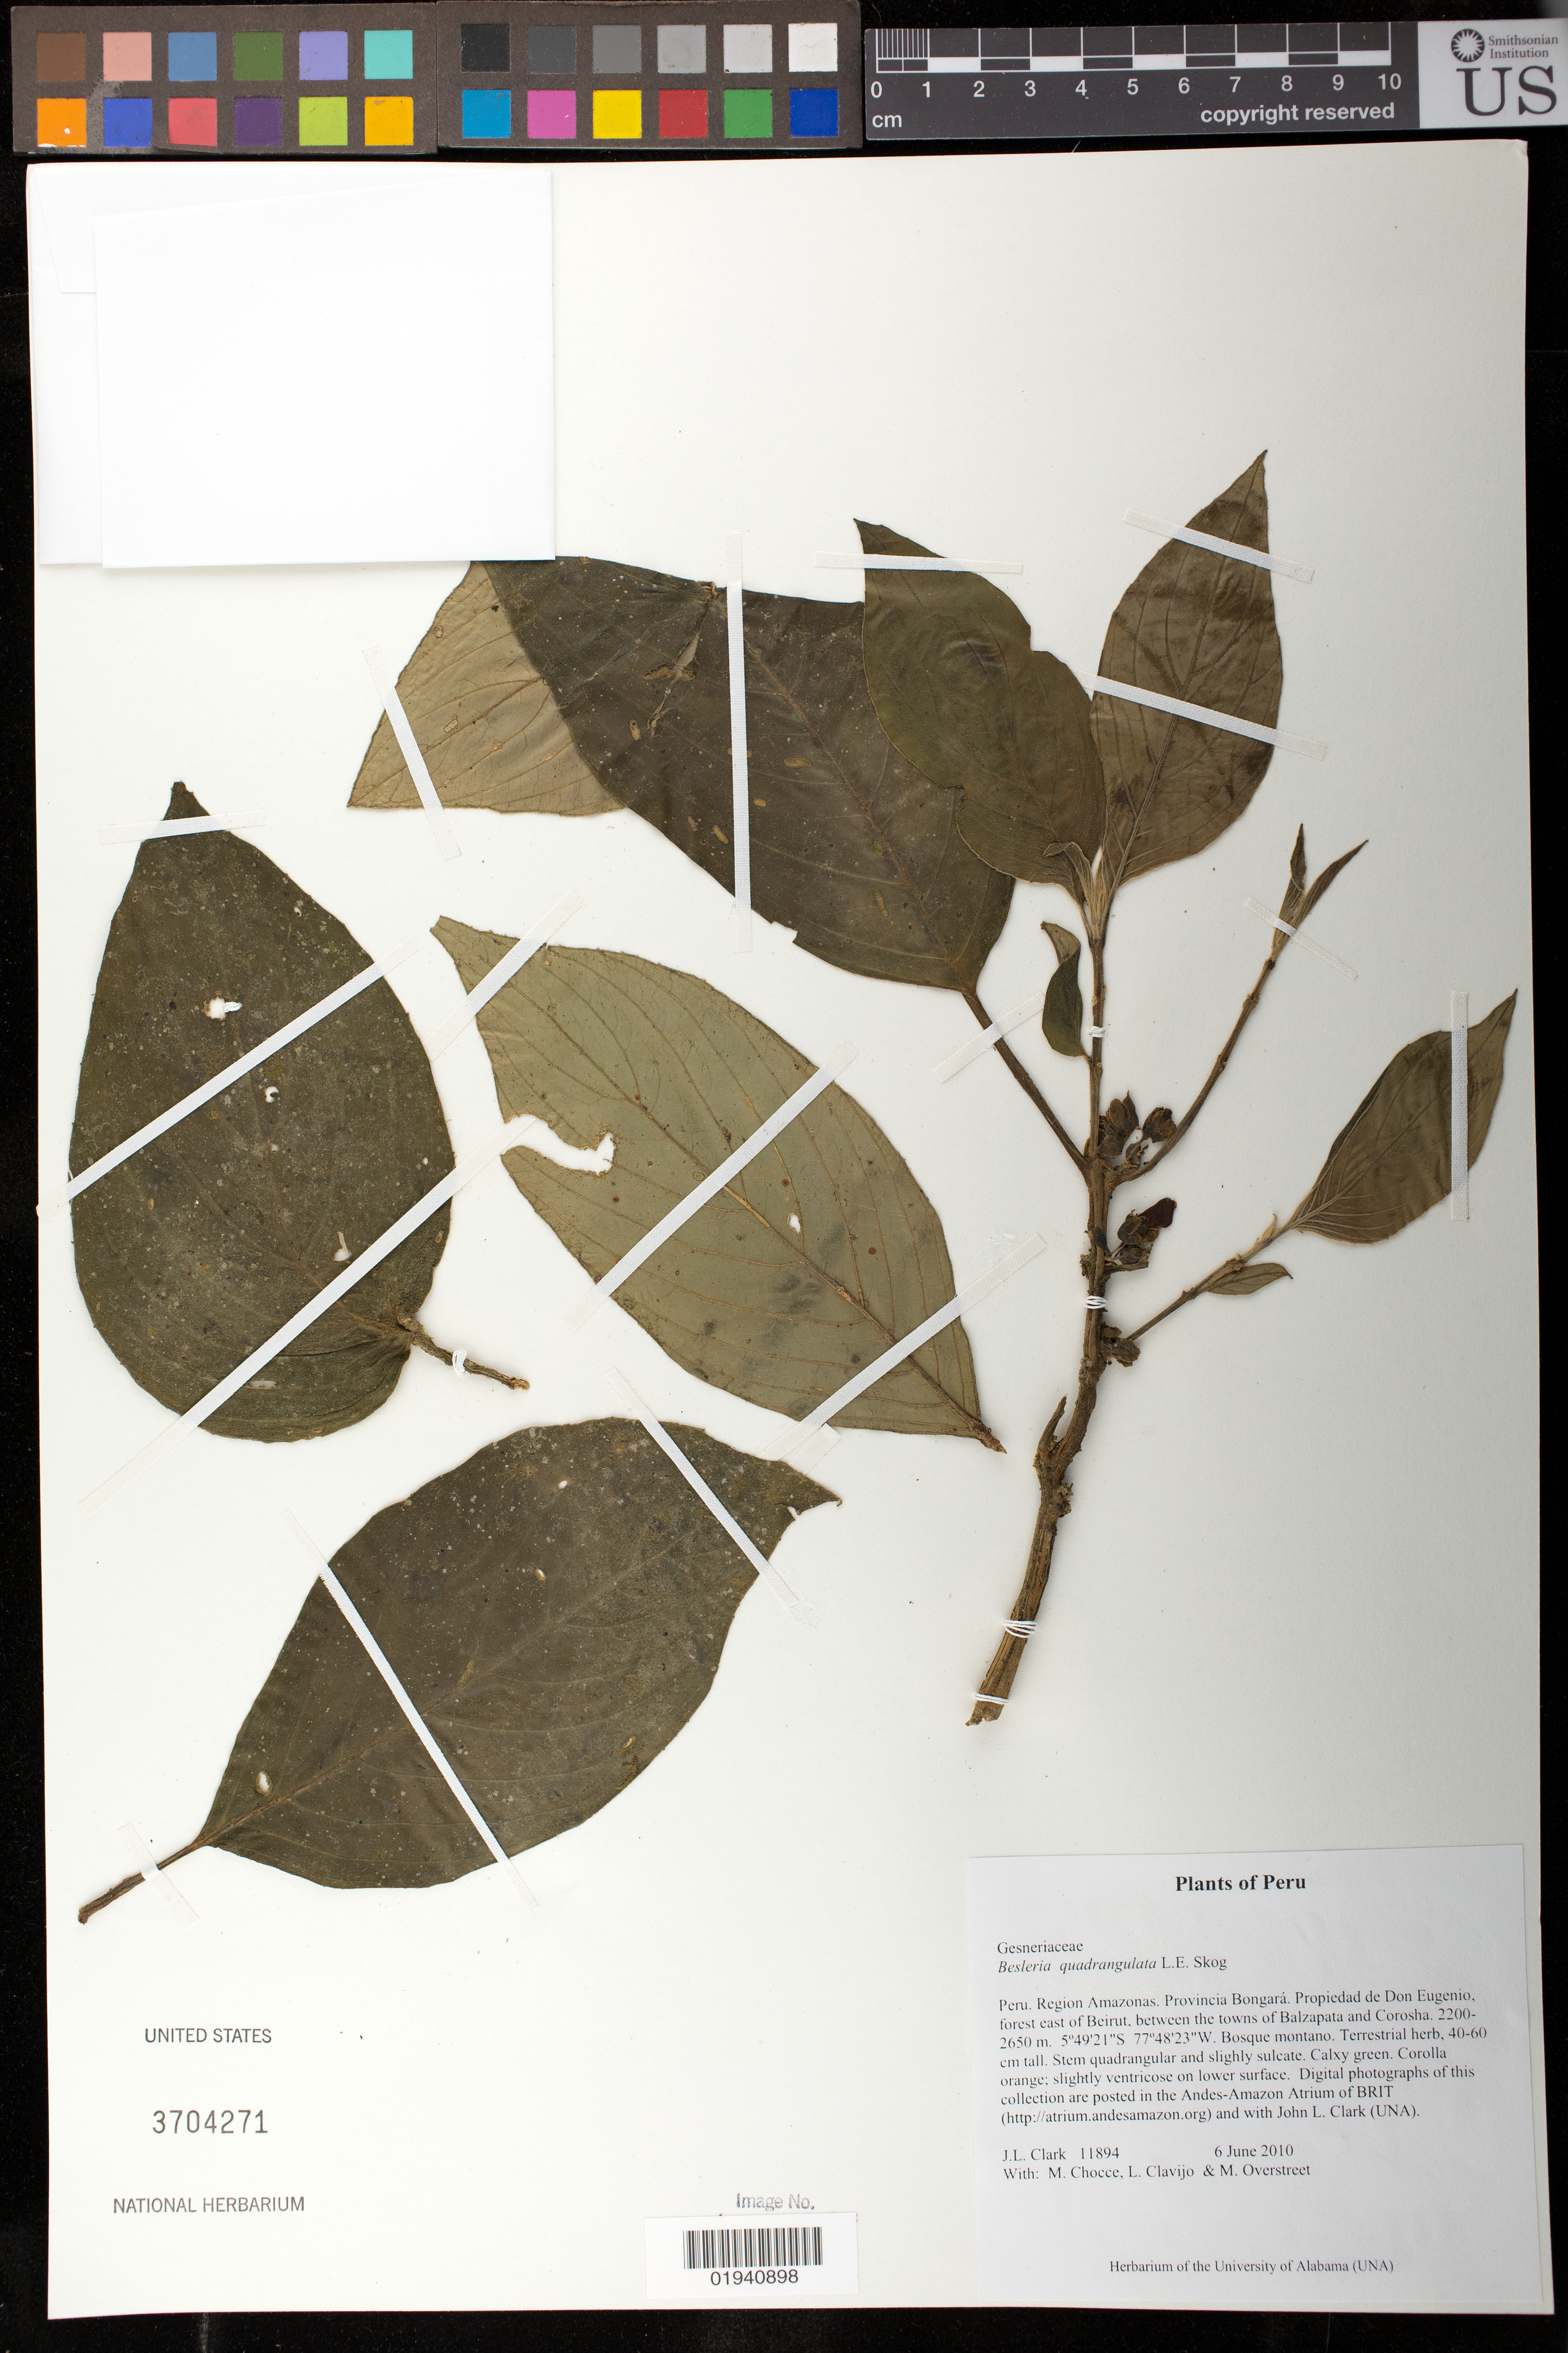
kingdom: Plantae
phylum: Tracheophyta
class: Magnoliopsida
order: Lamiales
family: Gesneriaceae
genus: Besleria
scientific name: Besleria quandrangulata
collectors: J. L. Clark, M. Chocce, L. Clavijo & M. Overstreet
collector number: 11894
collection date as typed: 06 Jun 2010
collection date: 2010-06-06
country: Peru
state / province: Amazonas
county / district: Bongará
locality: Region Amazonas, propiedad de Don Eugenio, forest east of Beirut, between the towns of Balzapata and Corosha.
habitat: Bosque montano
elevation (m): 2200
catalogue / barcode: US 3704271